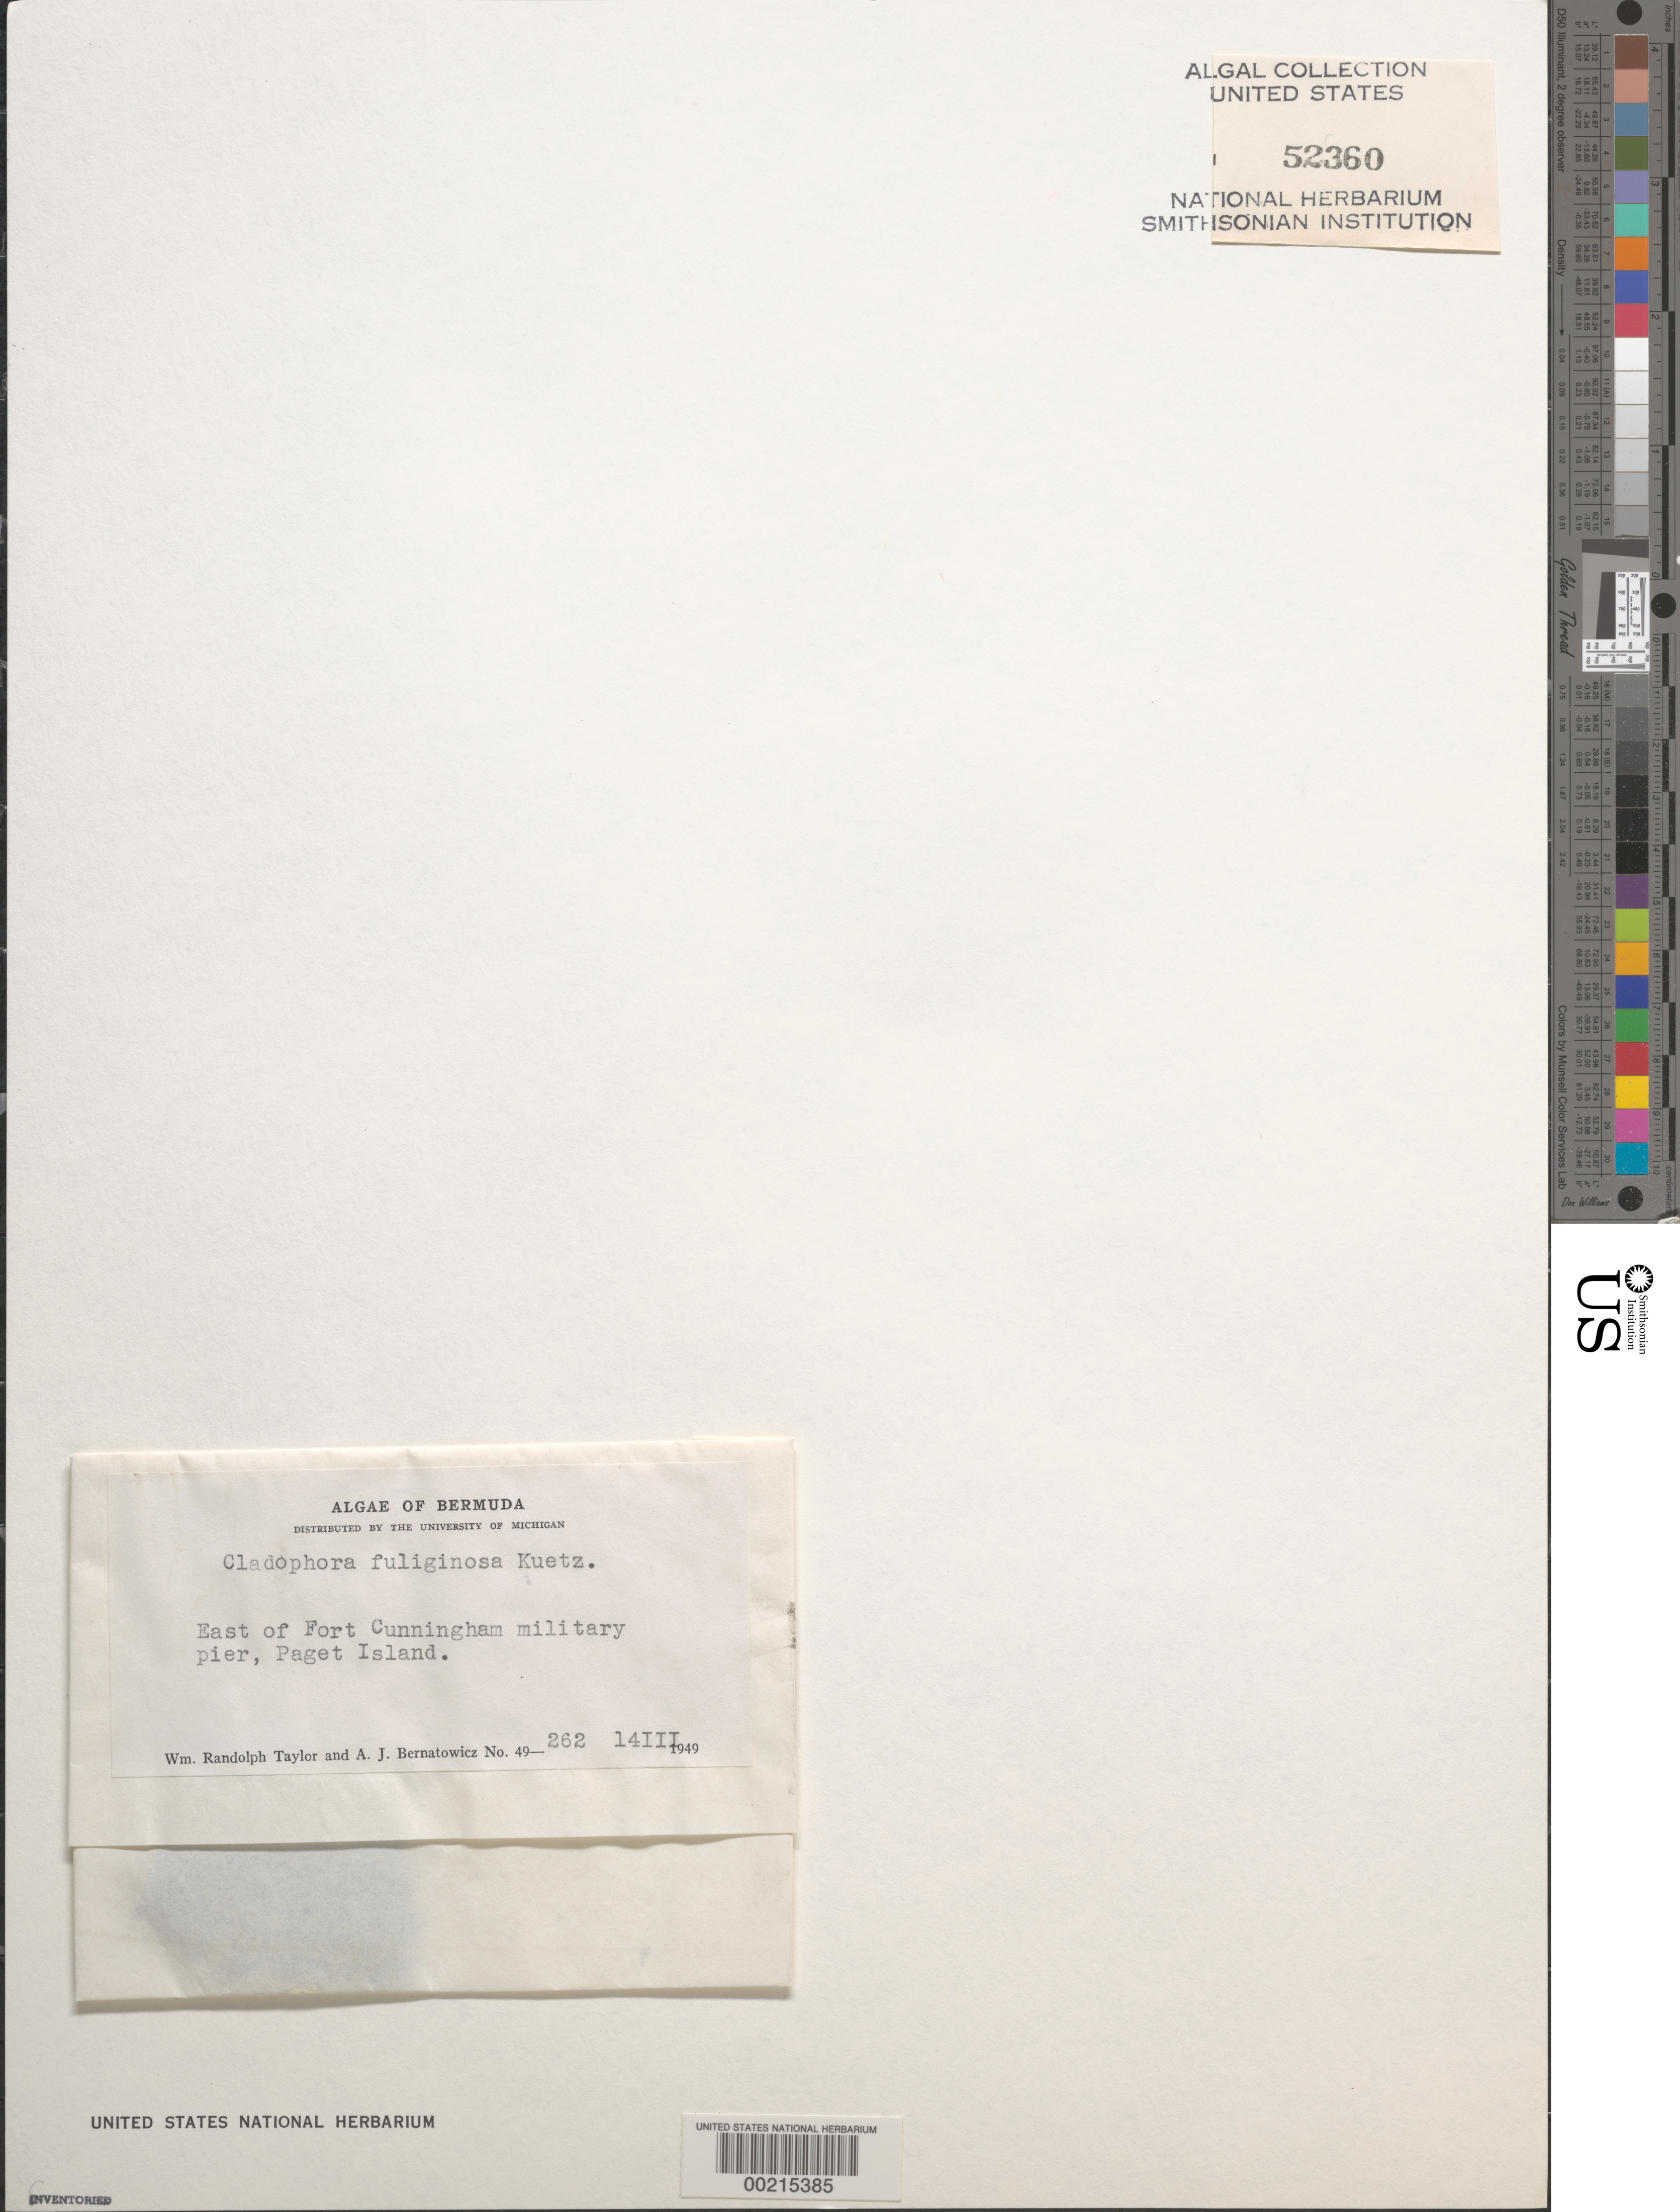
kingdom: Plantae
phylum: Chlorophyta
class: Ulvophyceae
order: Cladophorales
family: Cladophoraceae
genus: Cladophora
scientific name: Cladophora fuliginosa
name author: Kütz.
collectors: W. R. Taylor & A. Bernatowicz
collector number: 49-262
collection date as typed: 14 Mar 1949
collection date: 1949-03-14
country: Bermuda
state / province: Saint George's (parish)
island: Paget Island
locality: East of Fort Cunningham Miilitary Pier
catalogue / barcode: US 52360